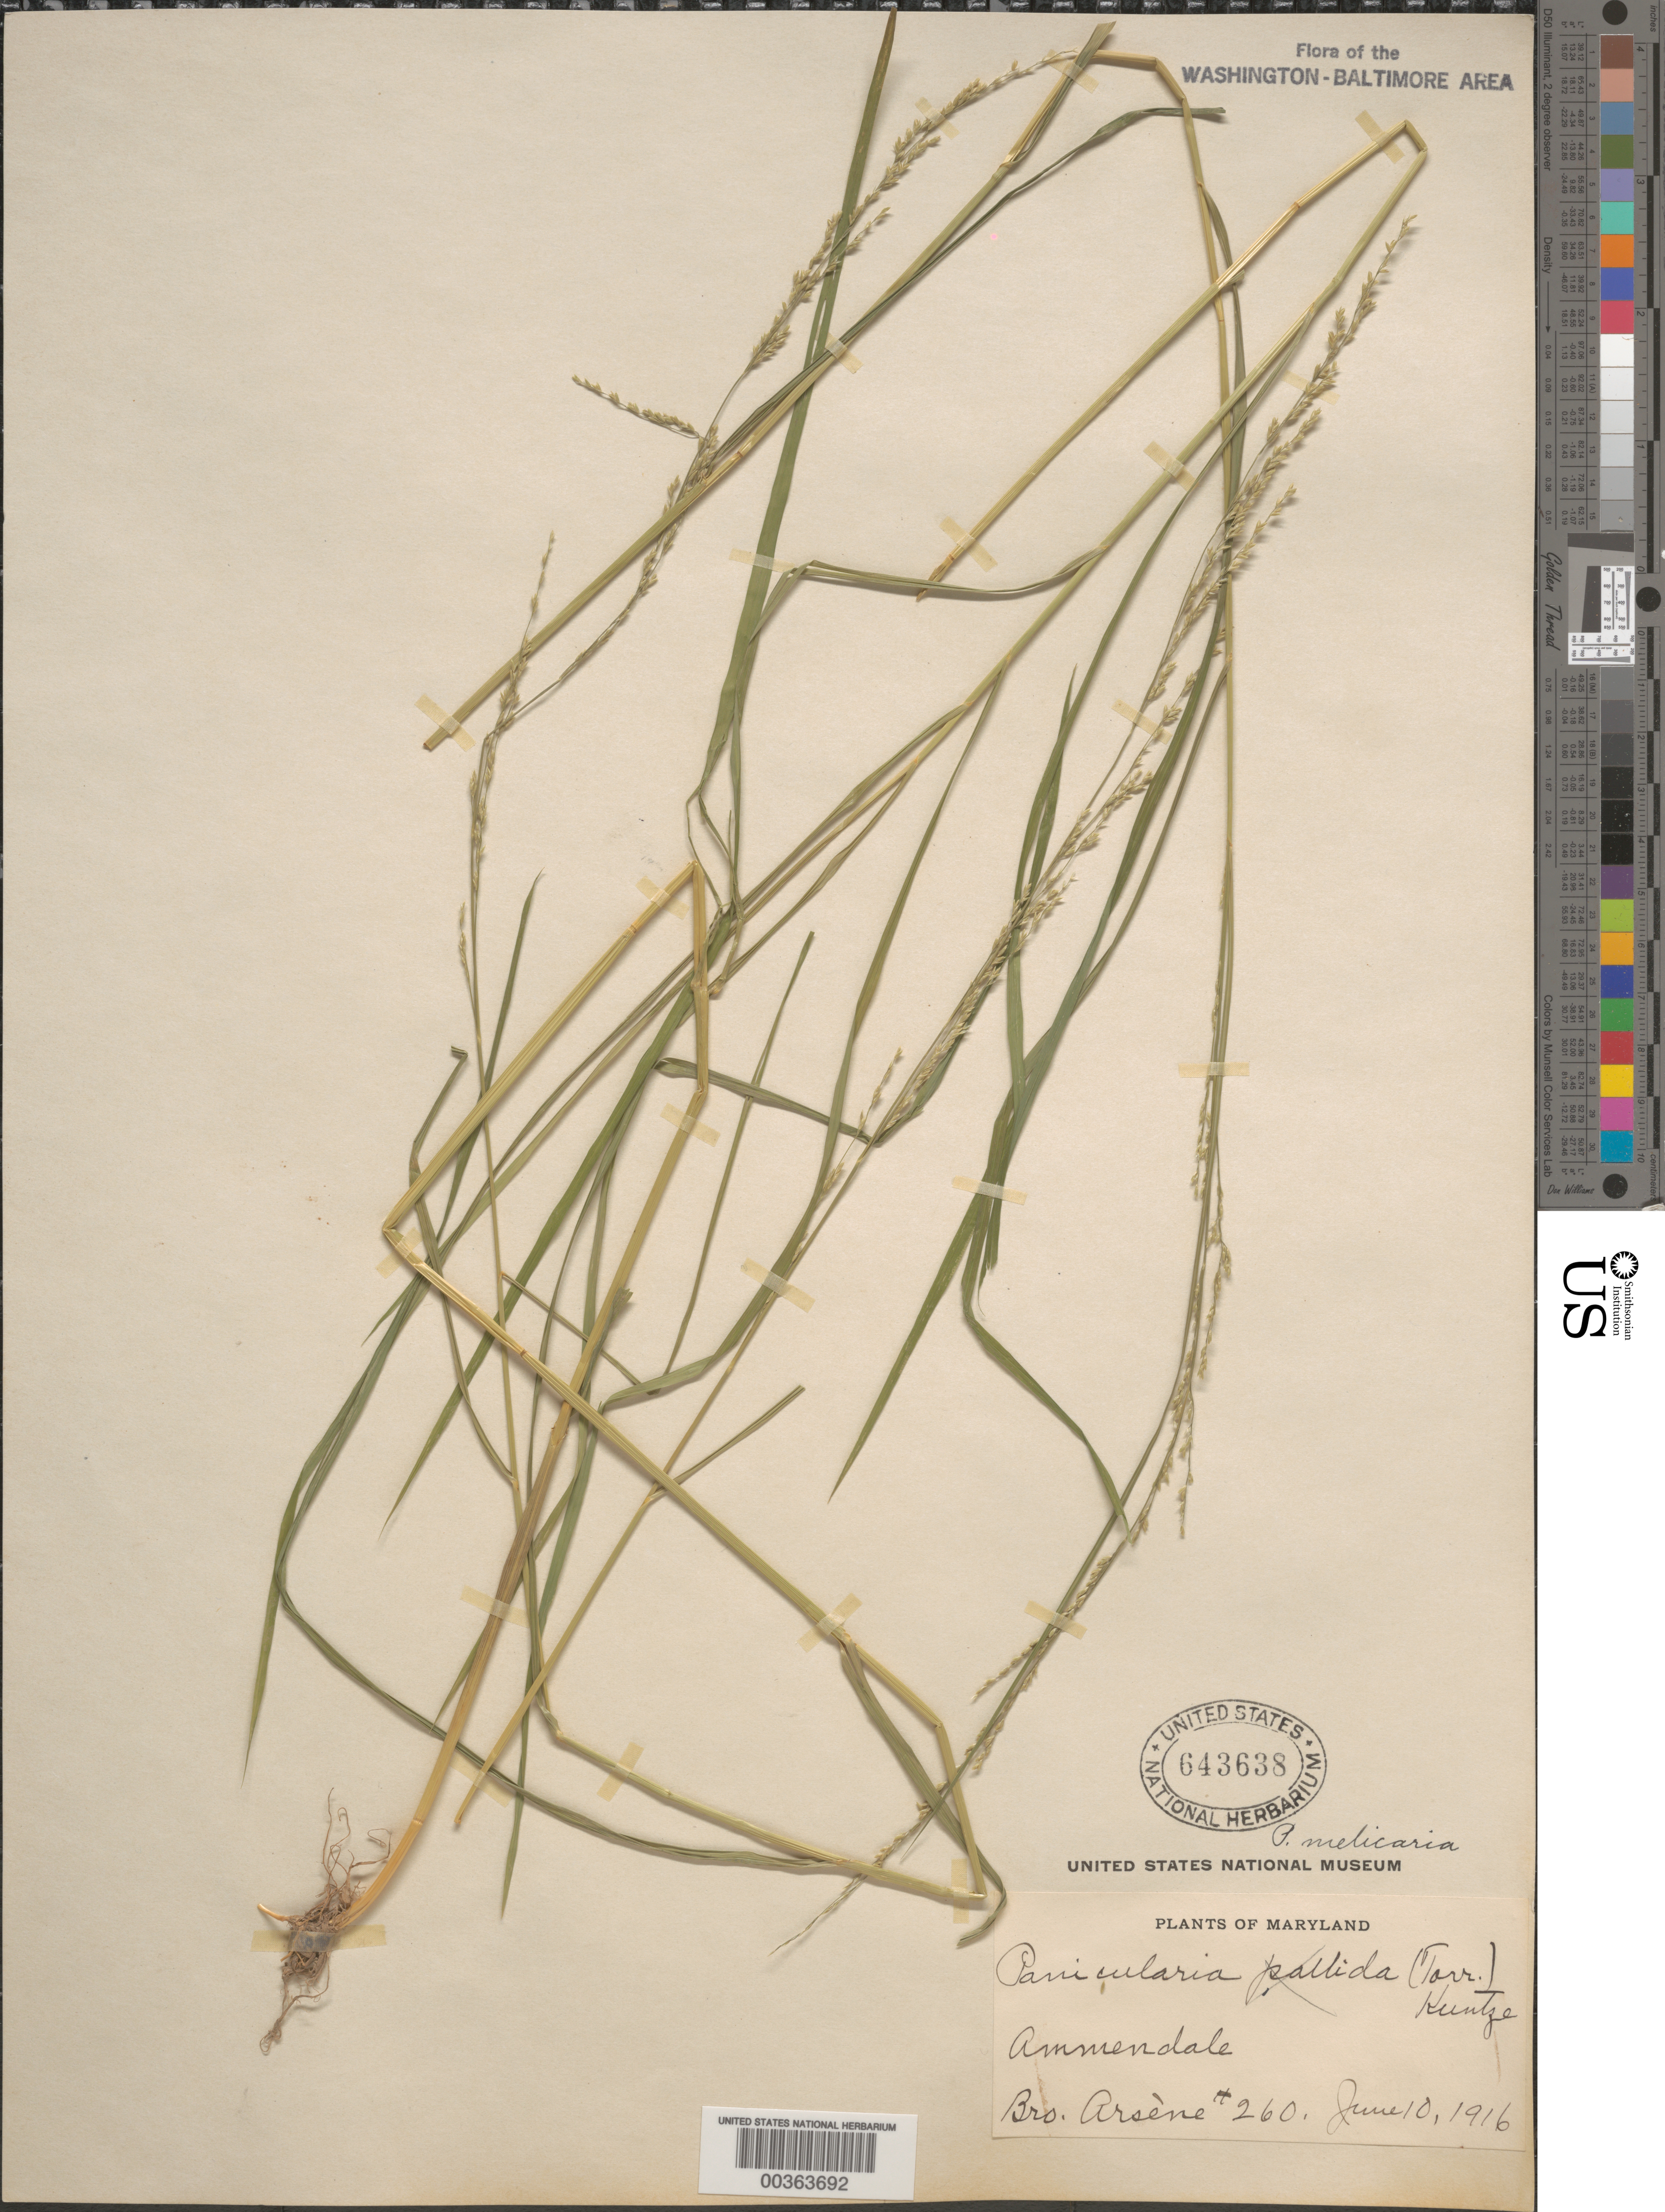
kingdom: Plantae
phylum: Tracheophyta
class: Liliopsida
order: Poales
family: Poaceae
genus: Glyceria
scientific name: Glyceria melicaria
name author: (Michx.) F.T. Hubb.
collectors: Bro. G. Arsène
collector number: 260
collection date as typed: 10 Jun 1916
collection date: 1916-06-10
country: United States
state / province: Maryland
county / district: Prince George's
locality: Ammendale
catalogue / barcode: US 643638